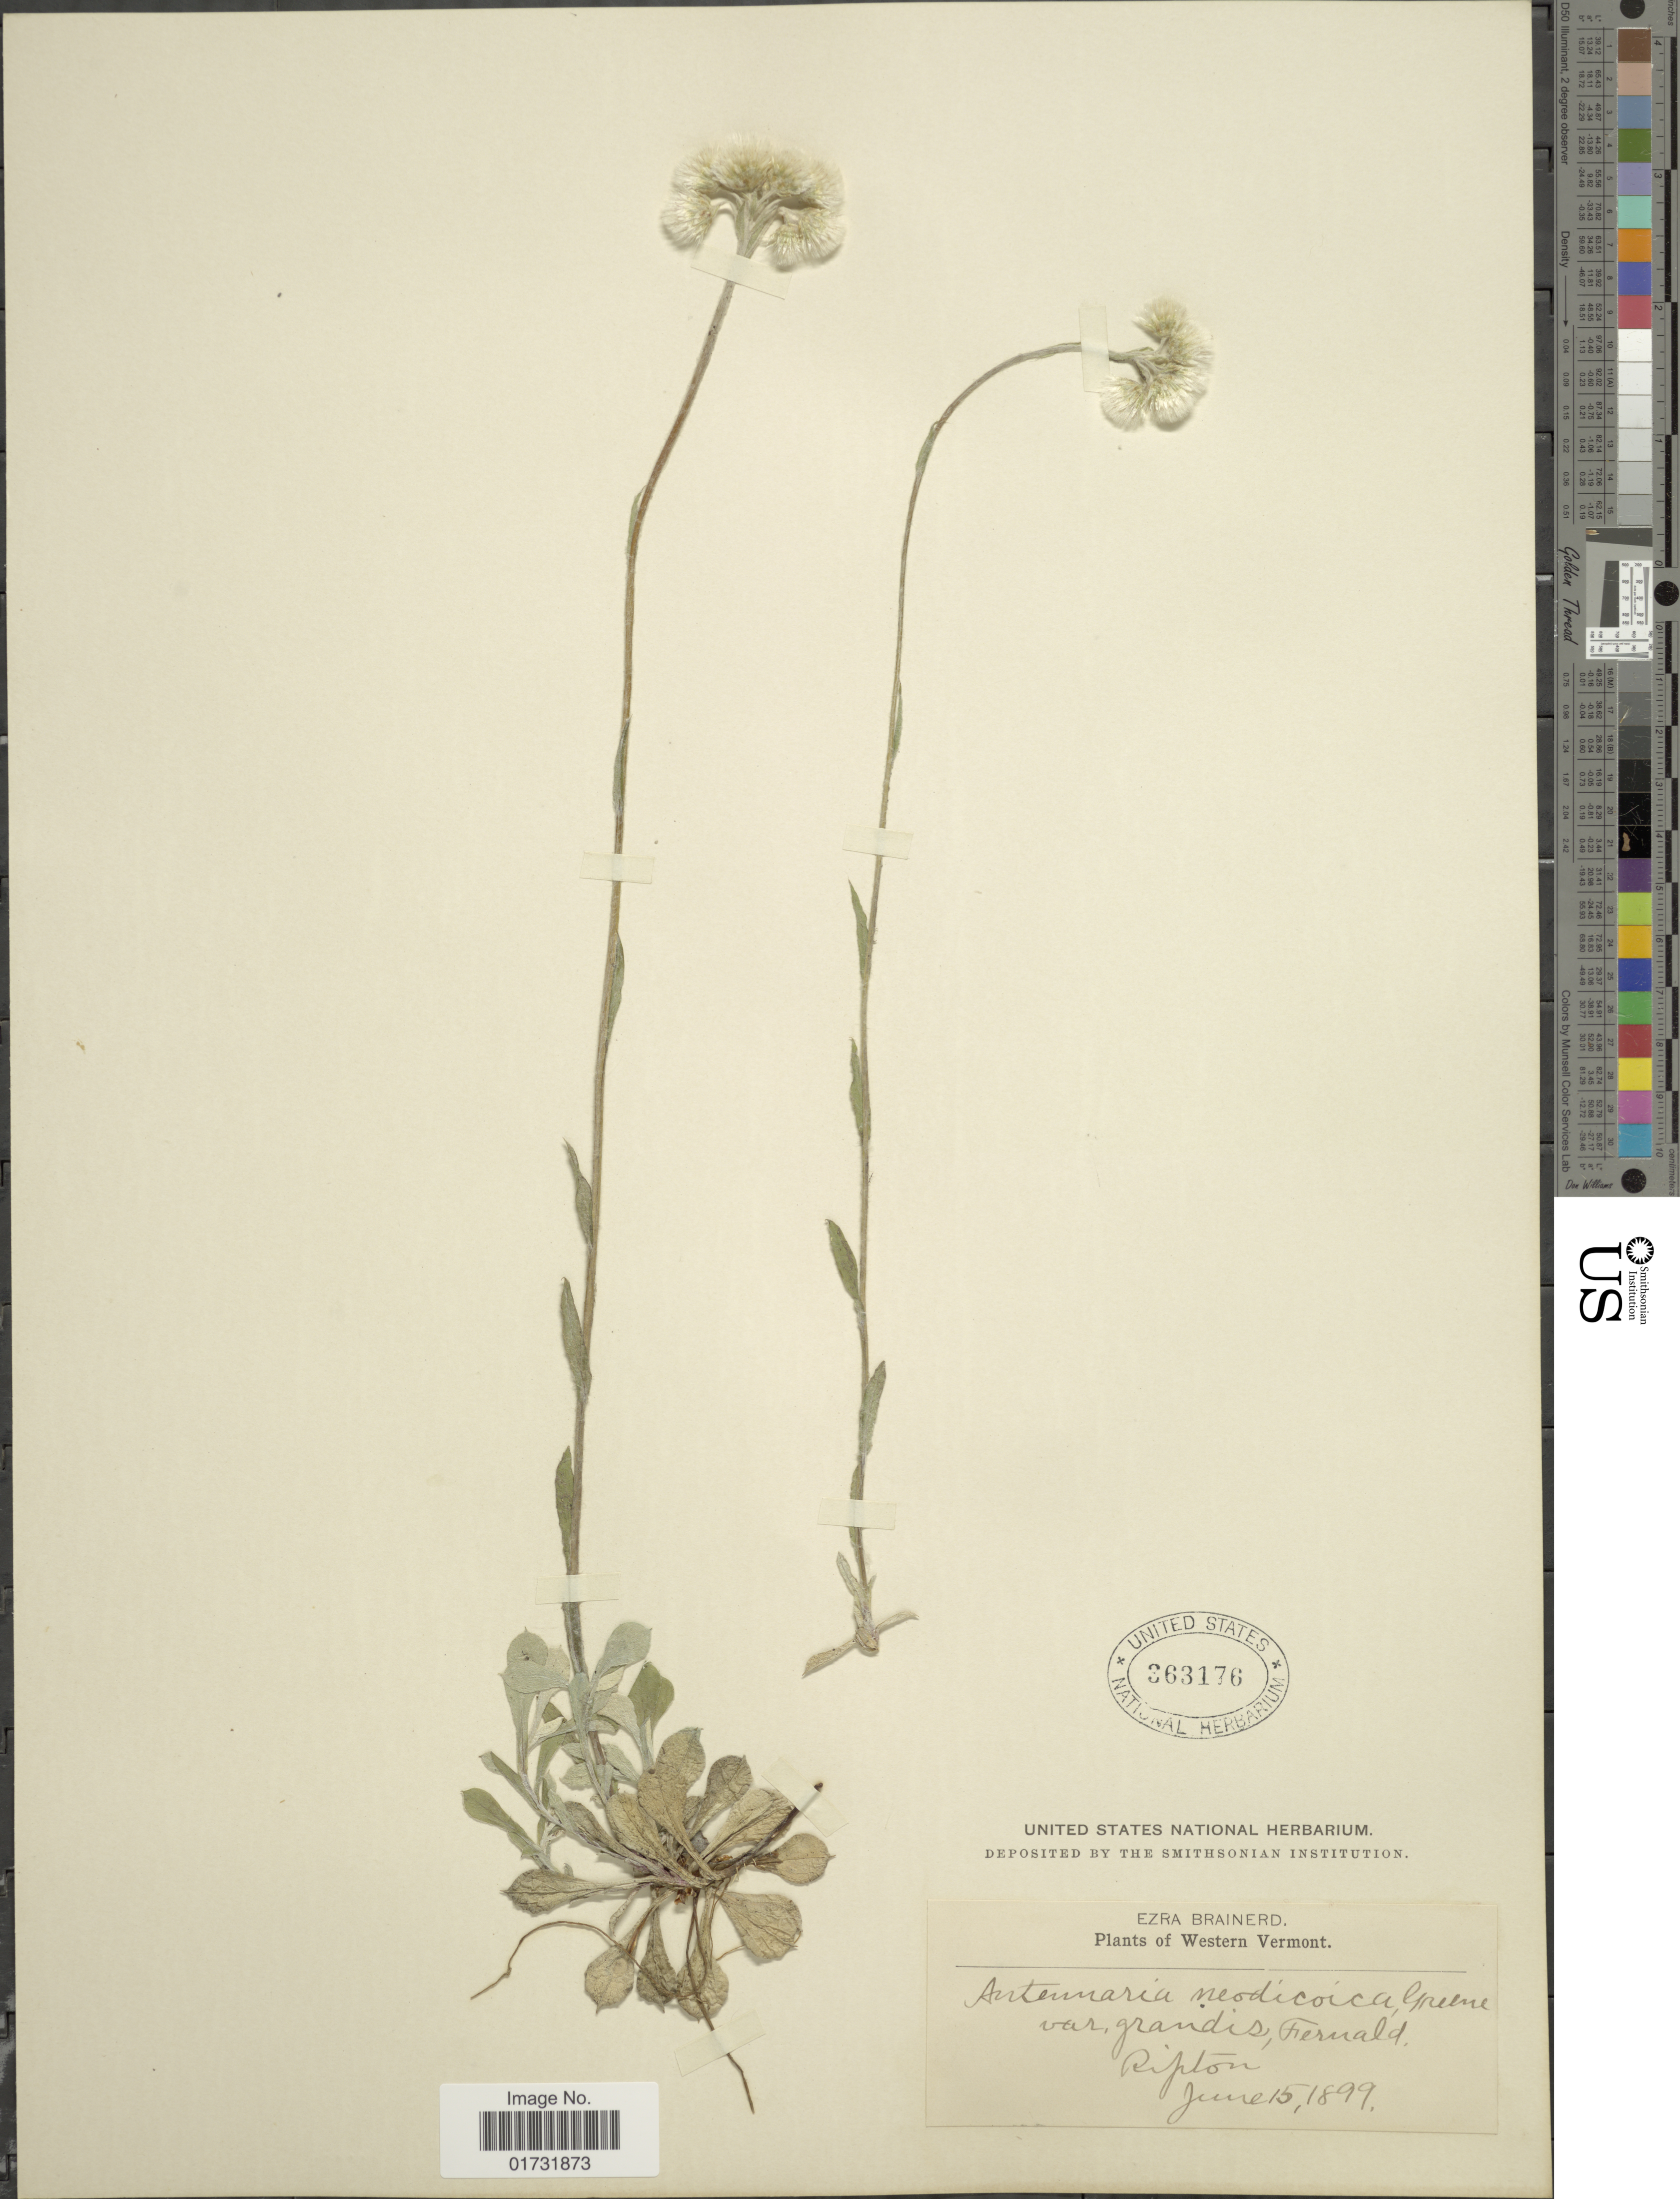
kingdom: Plantae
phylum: Tracheophyta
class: Magnoliopsida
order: Asterales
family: Asteraceae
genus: Antennaria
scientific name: Antennaria neodioica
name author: Greene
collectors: E. Brainerd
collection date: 1899-06-15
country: United States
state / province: Vermont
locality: Western Vermont. Rifton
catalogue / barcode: US 363176